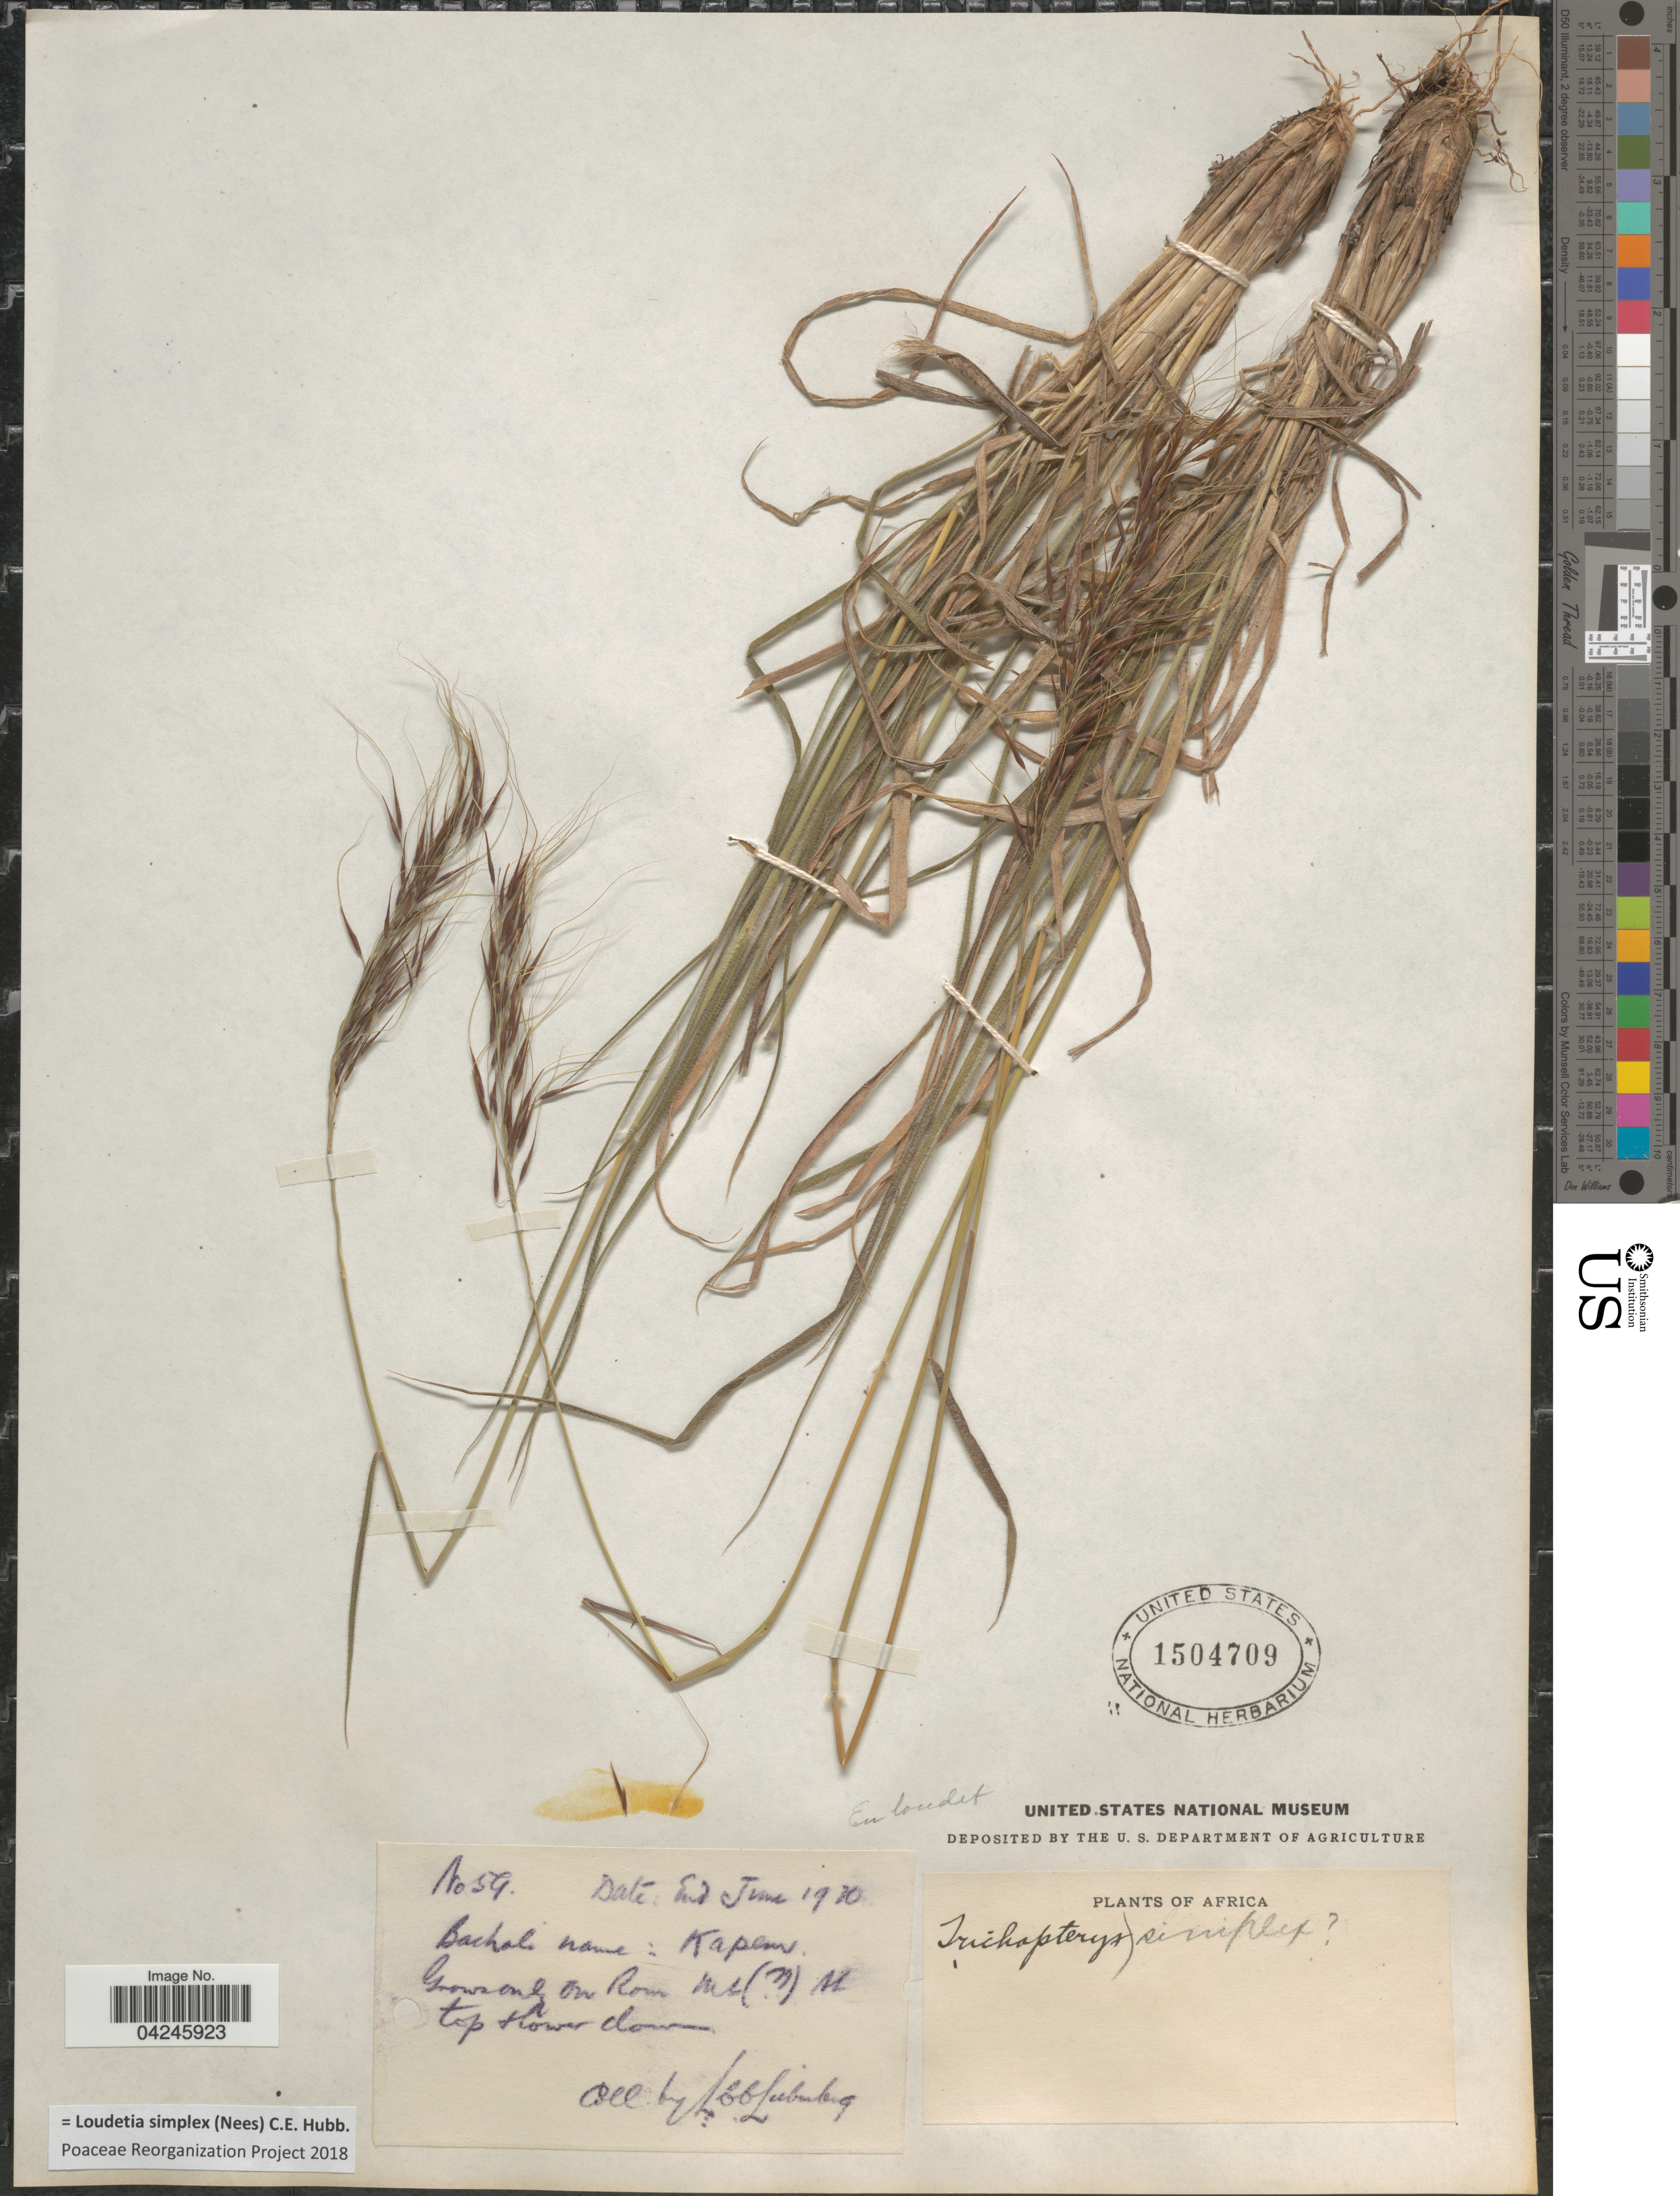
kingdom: Plantae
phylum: Tracheophyta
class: Liliopsida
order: Poales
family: Poaceae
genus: Loudetia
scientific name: Loudetia simplex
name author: (Nees) C.E. Hubb.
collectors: L. Liebenberg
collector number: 59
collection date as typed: End June 1930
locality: Grows on Rom Mt. ( [unsure placement]) At top Hower down.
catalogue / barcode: US 1504709